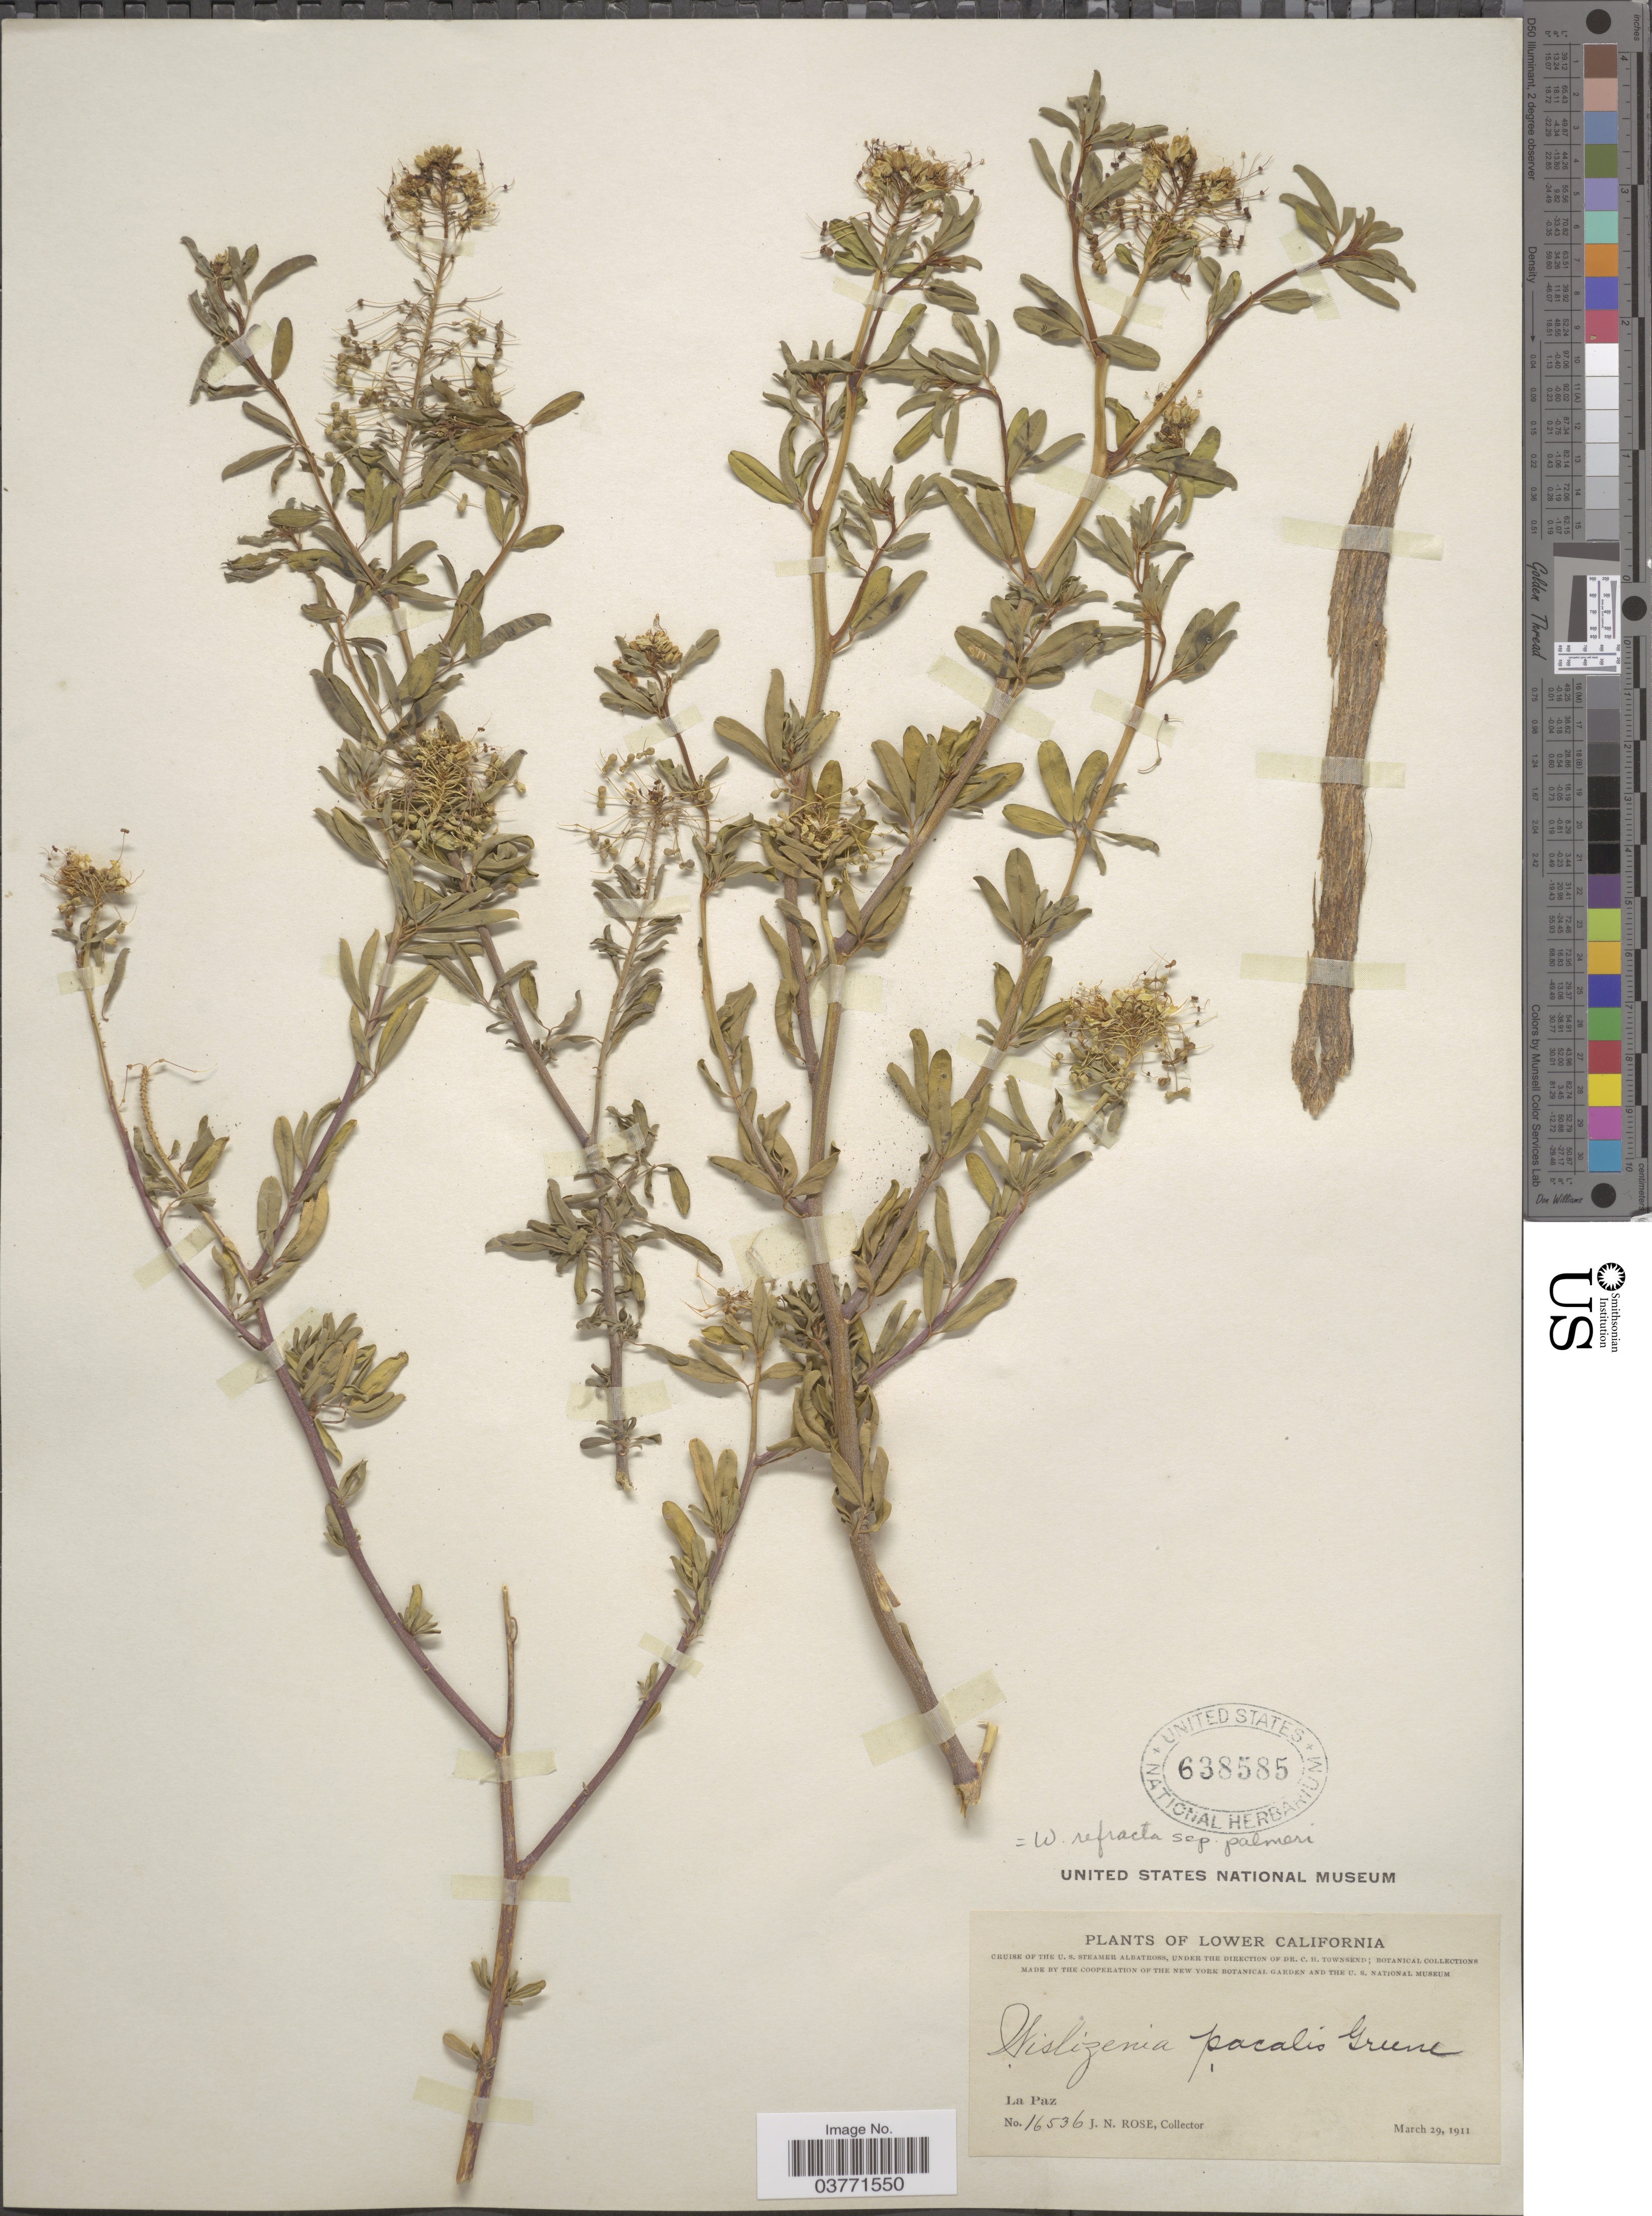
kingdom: Plantae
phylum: Tracheophyta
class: Magnoliopsida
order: Brassicales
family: Cleomaceae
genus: Cleomella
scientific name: Cleomella palmeri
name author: (A. Gray) J.C. Hall & Roalson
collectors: J. N. Rose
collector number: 16536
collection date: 1911-03-29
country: Mexico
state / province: Baja California Sur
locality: Lower California. La Paz.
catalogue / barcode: US 638585